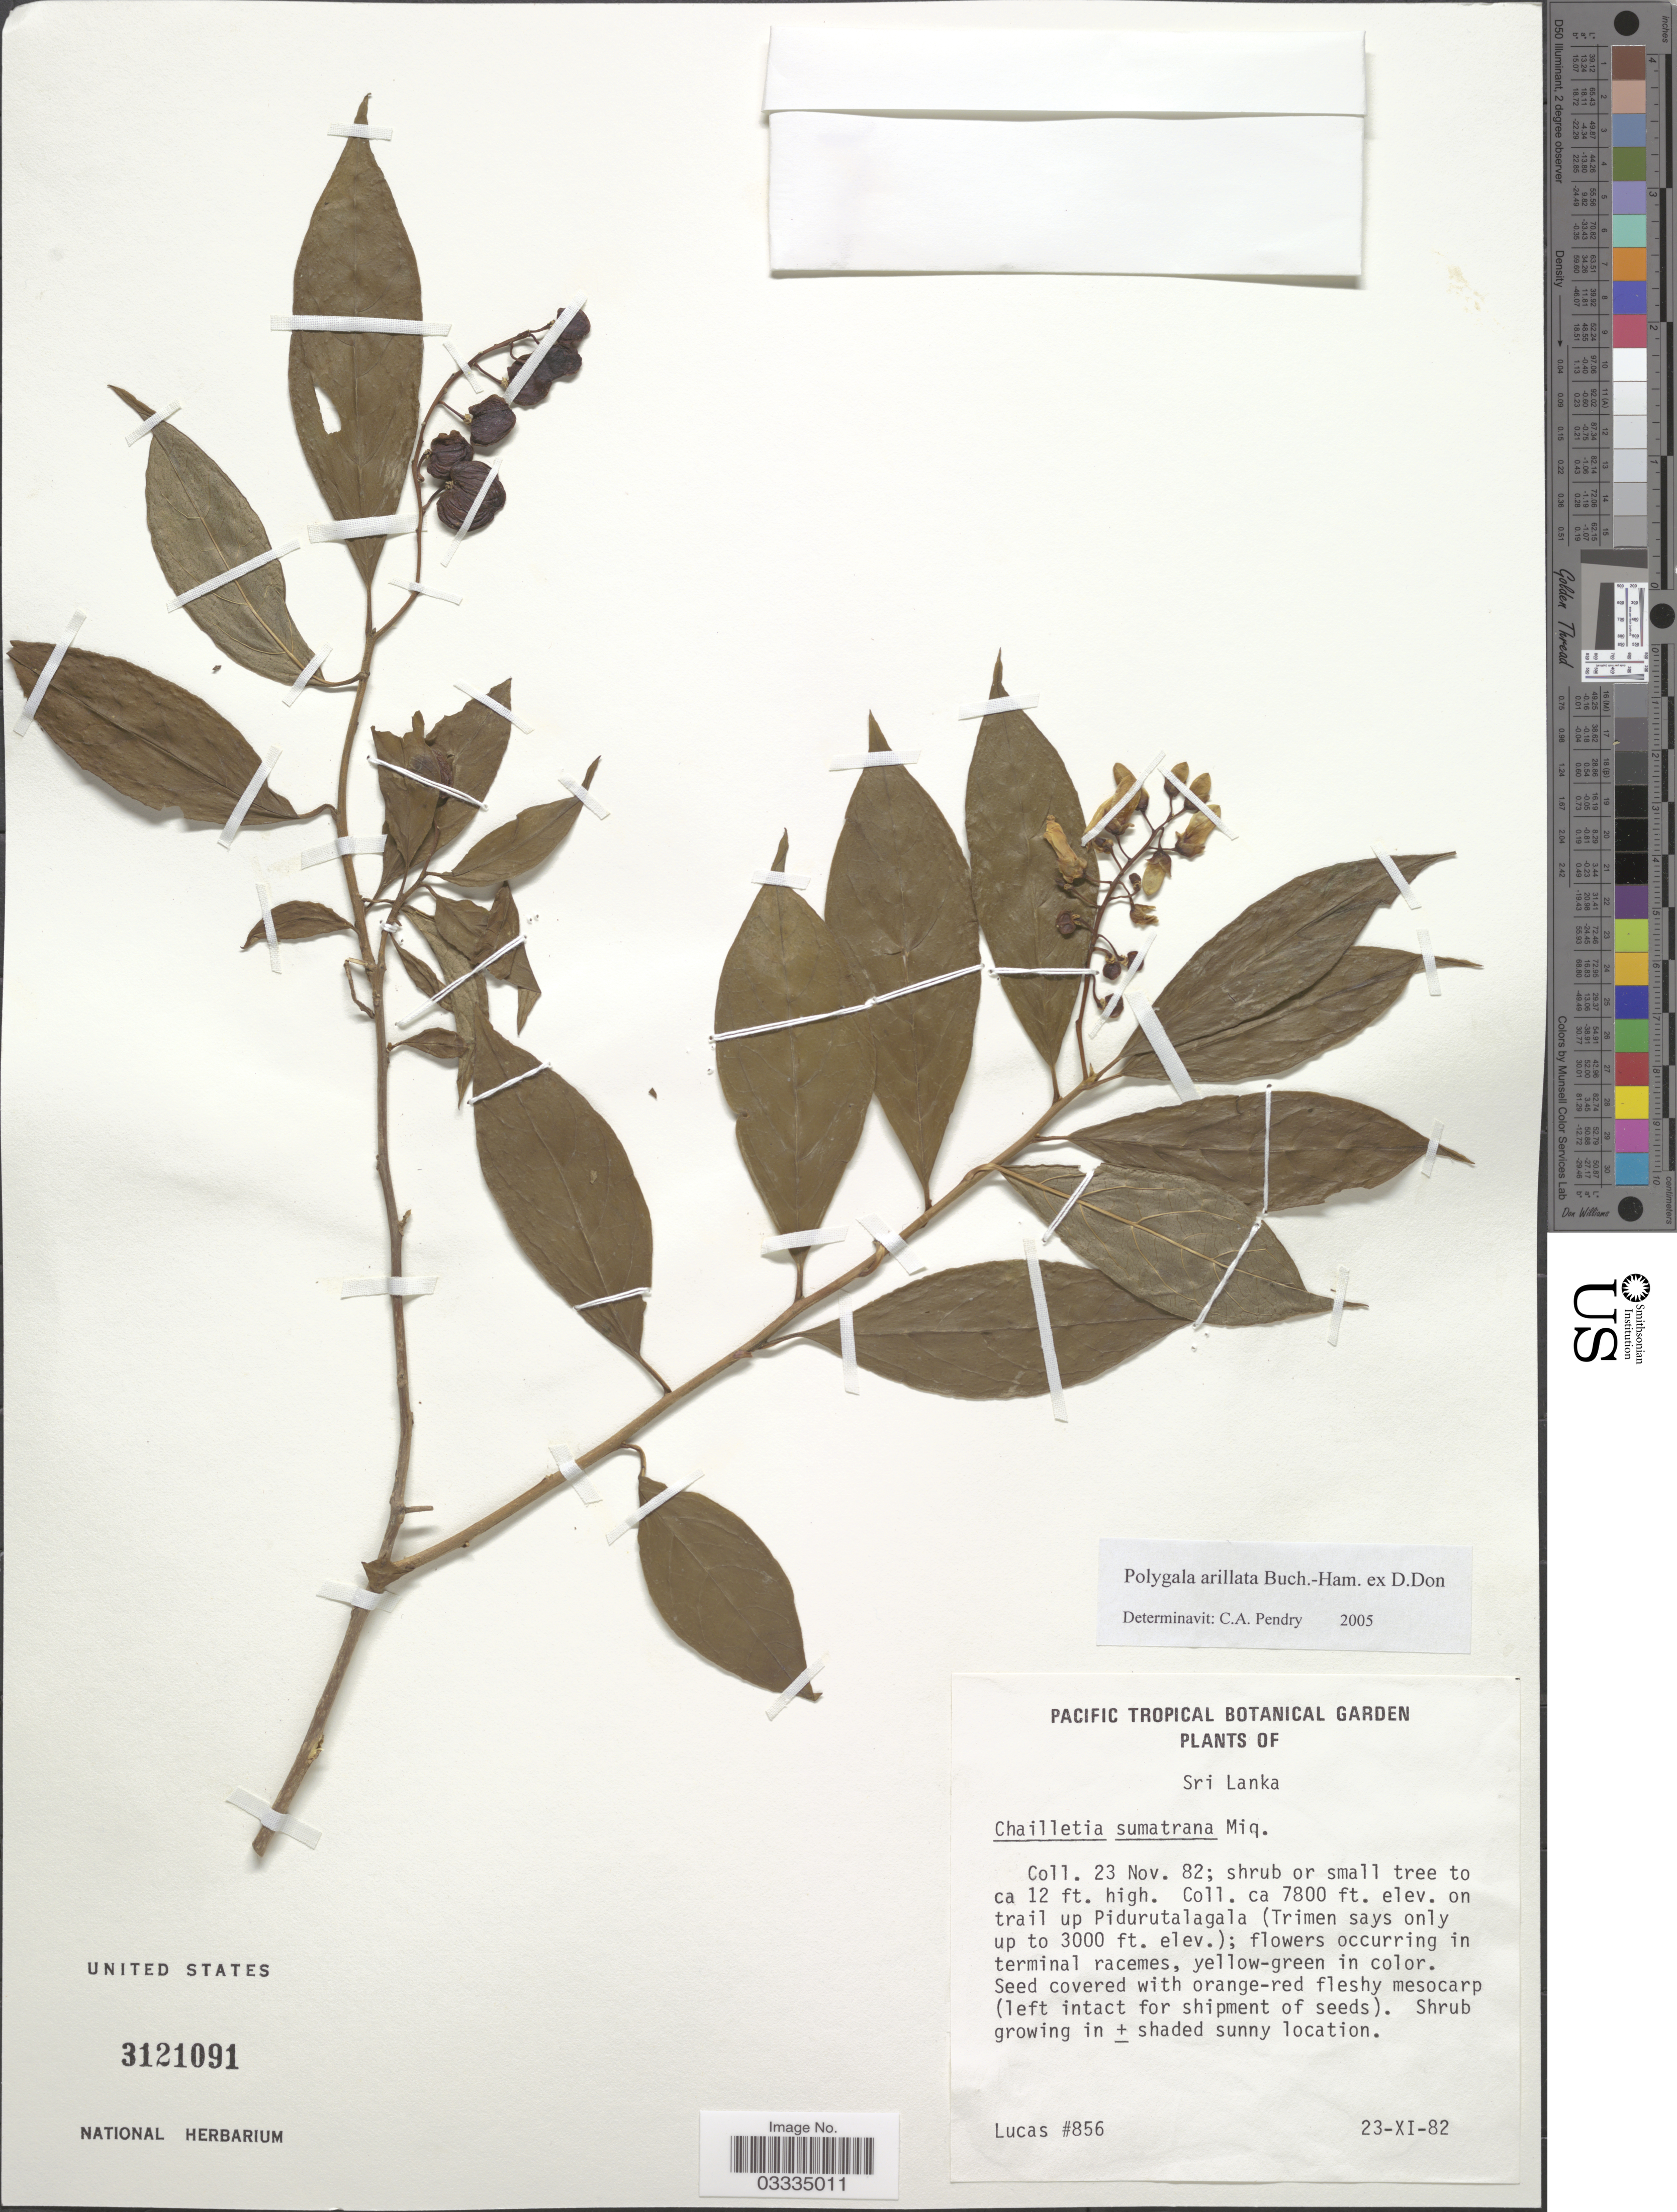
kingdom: Plantae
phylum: Tracheophyta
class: Magnoliopsida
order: Fabales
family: Polygalaceae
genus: Polygala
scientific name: Polygala arillata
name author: Buch.-Ham. ex D. Don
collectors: Lucas, --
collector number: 856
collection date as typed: Transcribed d/m/y: 23/11/82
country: Sri Lanka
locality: On trail up Pidurutalagala.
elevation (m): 2377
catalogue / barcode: US 3121091